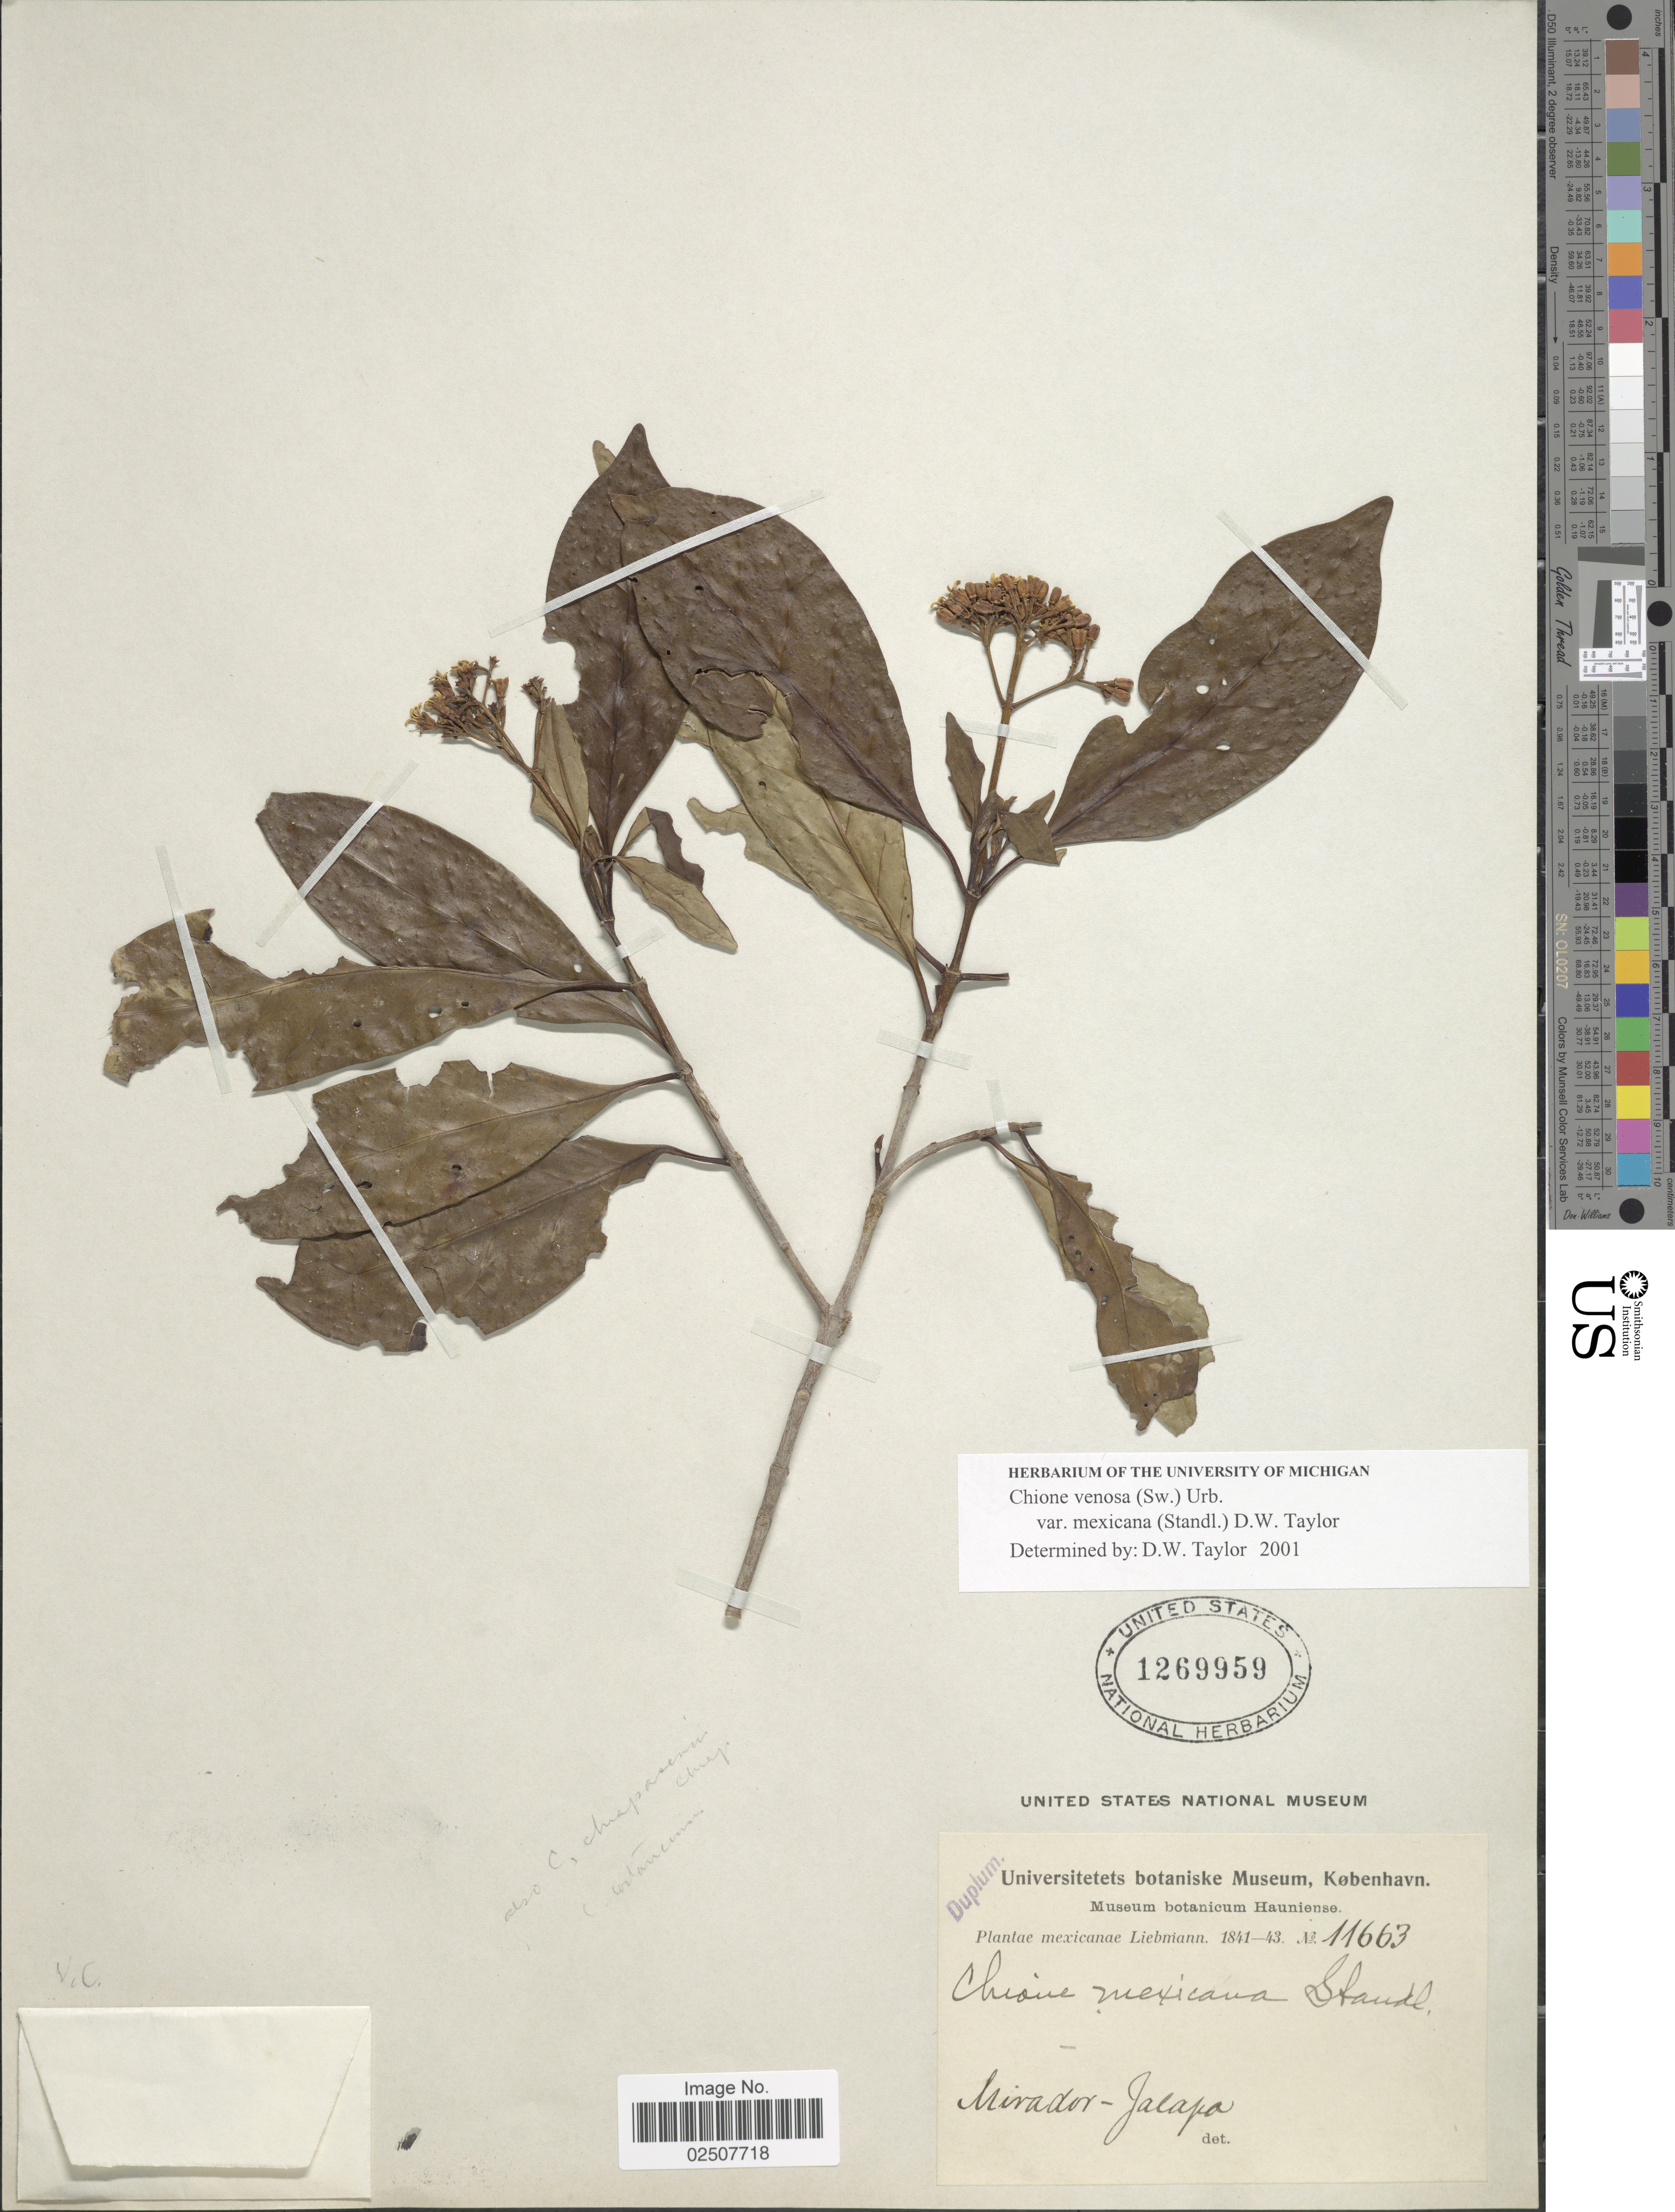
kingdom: Plantae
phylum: Tracheophyta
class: Magnoliopsida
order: Gentianales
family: Rubiaceae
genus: Chione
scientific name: Chione venosa var. mexicana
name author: (Sw.) Urb.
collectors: Liebmann, --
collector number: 11663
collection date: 1841/1843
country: Mexico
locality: Mirador - Jalapa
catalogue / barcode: US 1269959